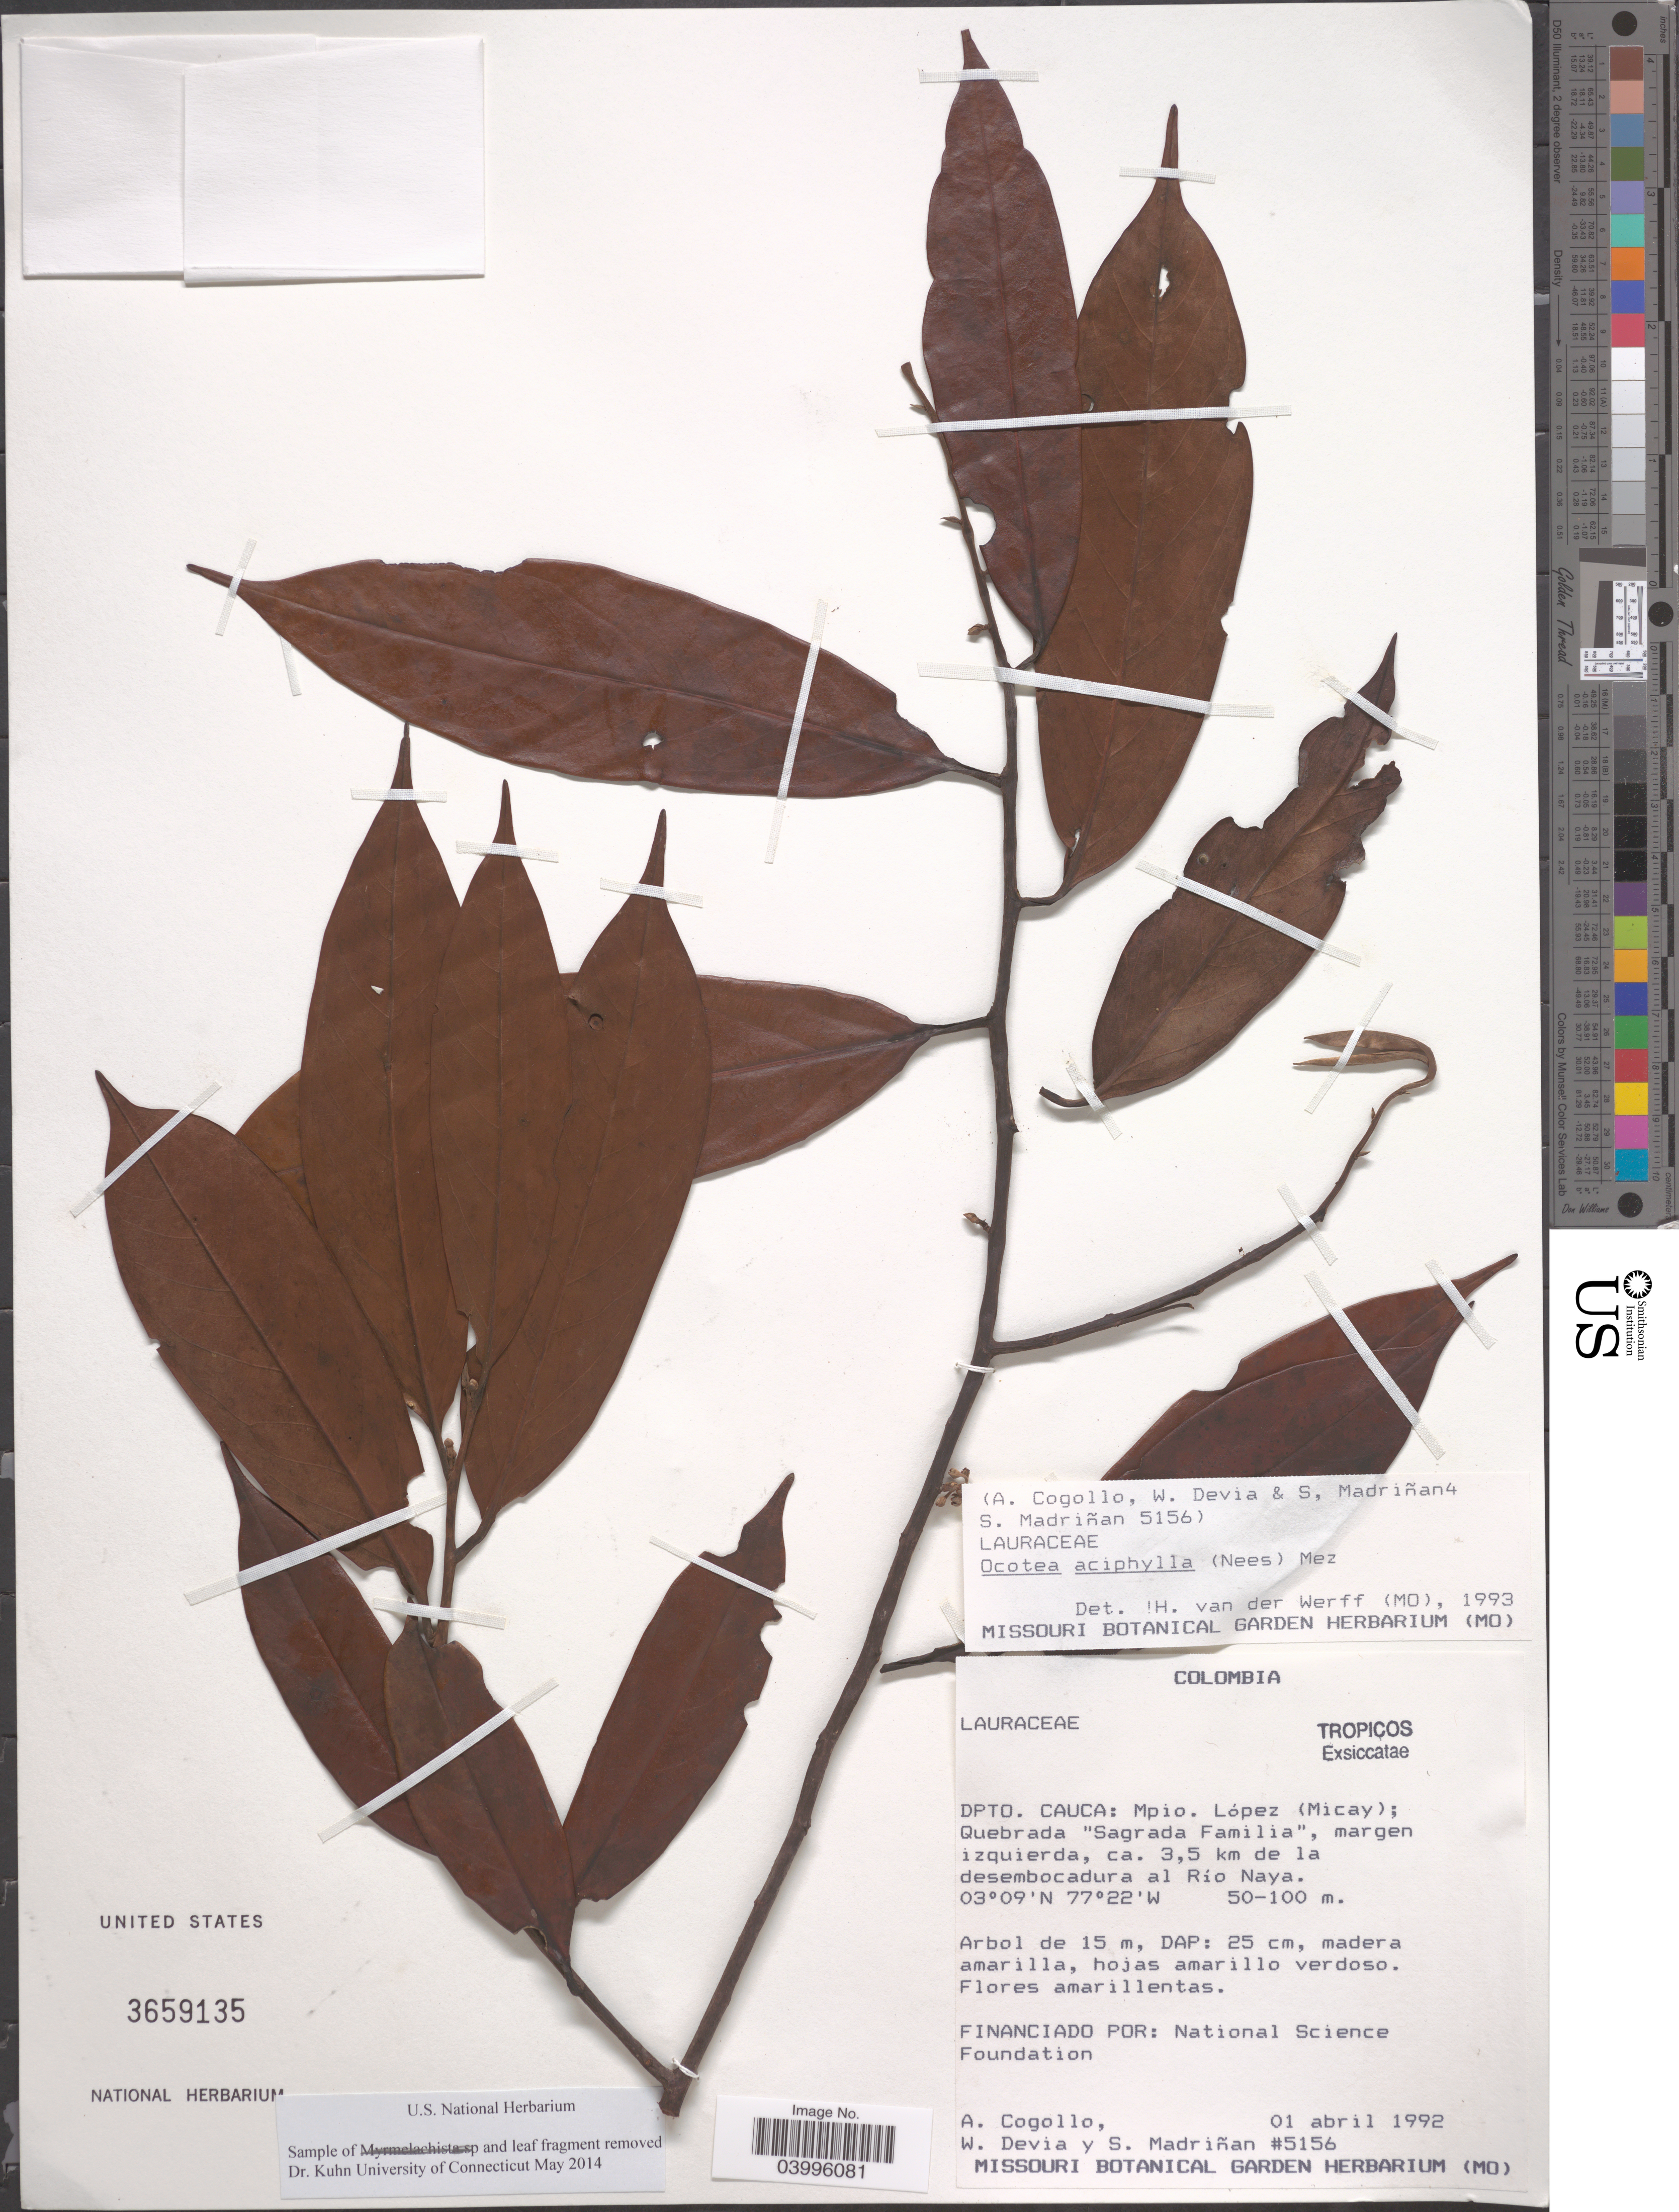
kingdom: Plantae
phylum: Tracheophyta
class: Magnoliopsida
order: Laurales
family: Lauraceae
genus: Ocotea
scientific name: Ocotea aciphylla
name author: (Nees & Mart.) Mez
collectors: A. Cogollo, W. Devia & S. Madriñán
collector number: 5156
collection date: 1992-04-01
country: Colombia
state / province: Cauca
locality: Dpto. Cauca: Mpio. López (Micay); Quebrada "Sagrada Familia", margen izquierda, ca. 3.5 km de la desembocadura al Río Naya.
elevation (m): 50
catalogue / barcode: US 3659135